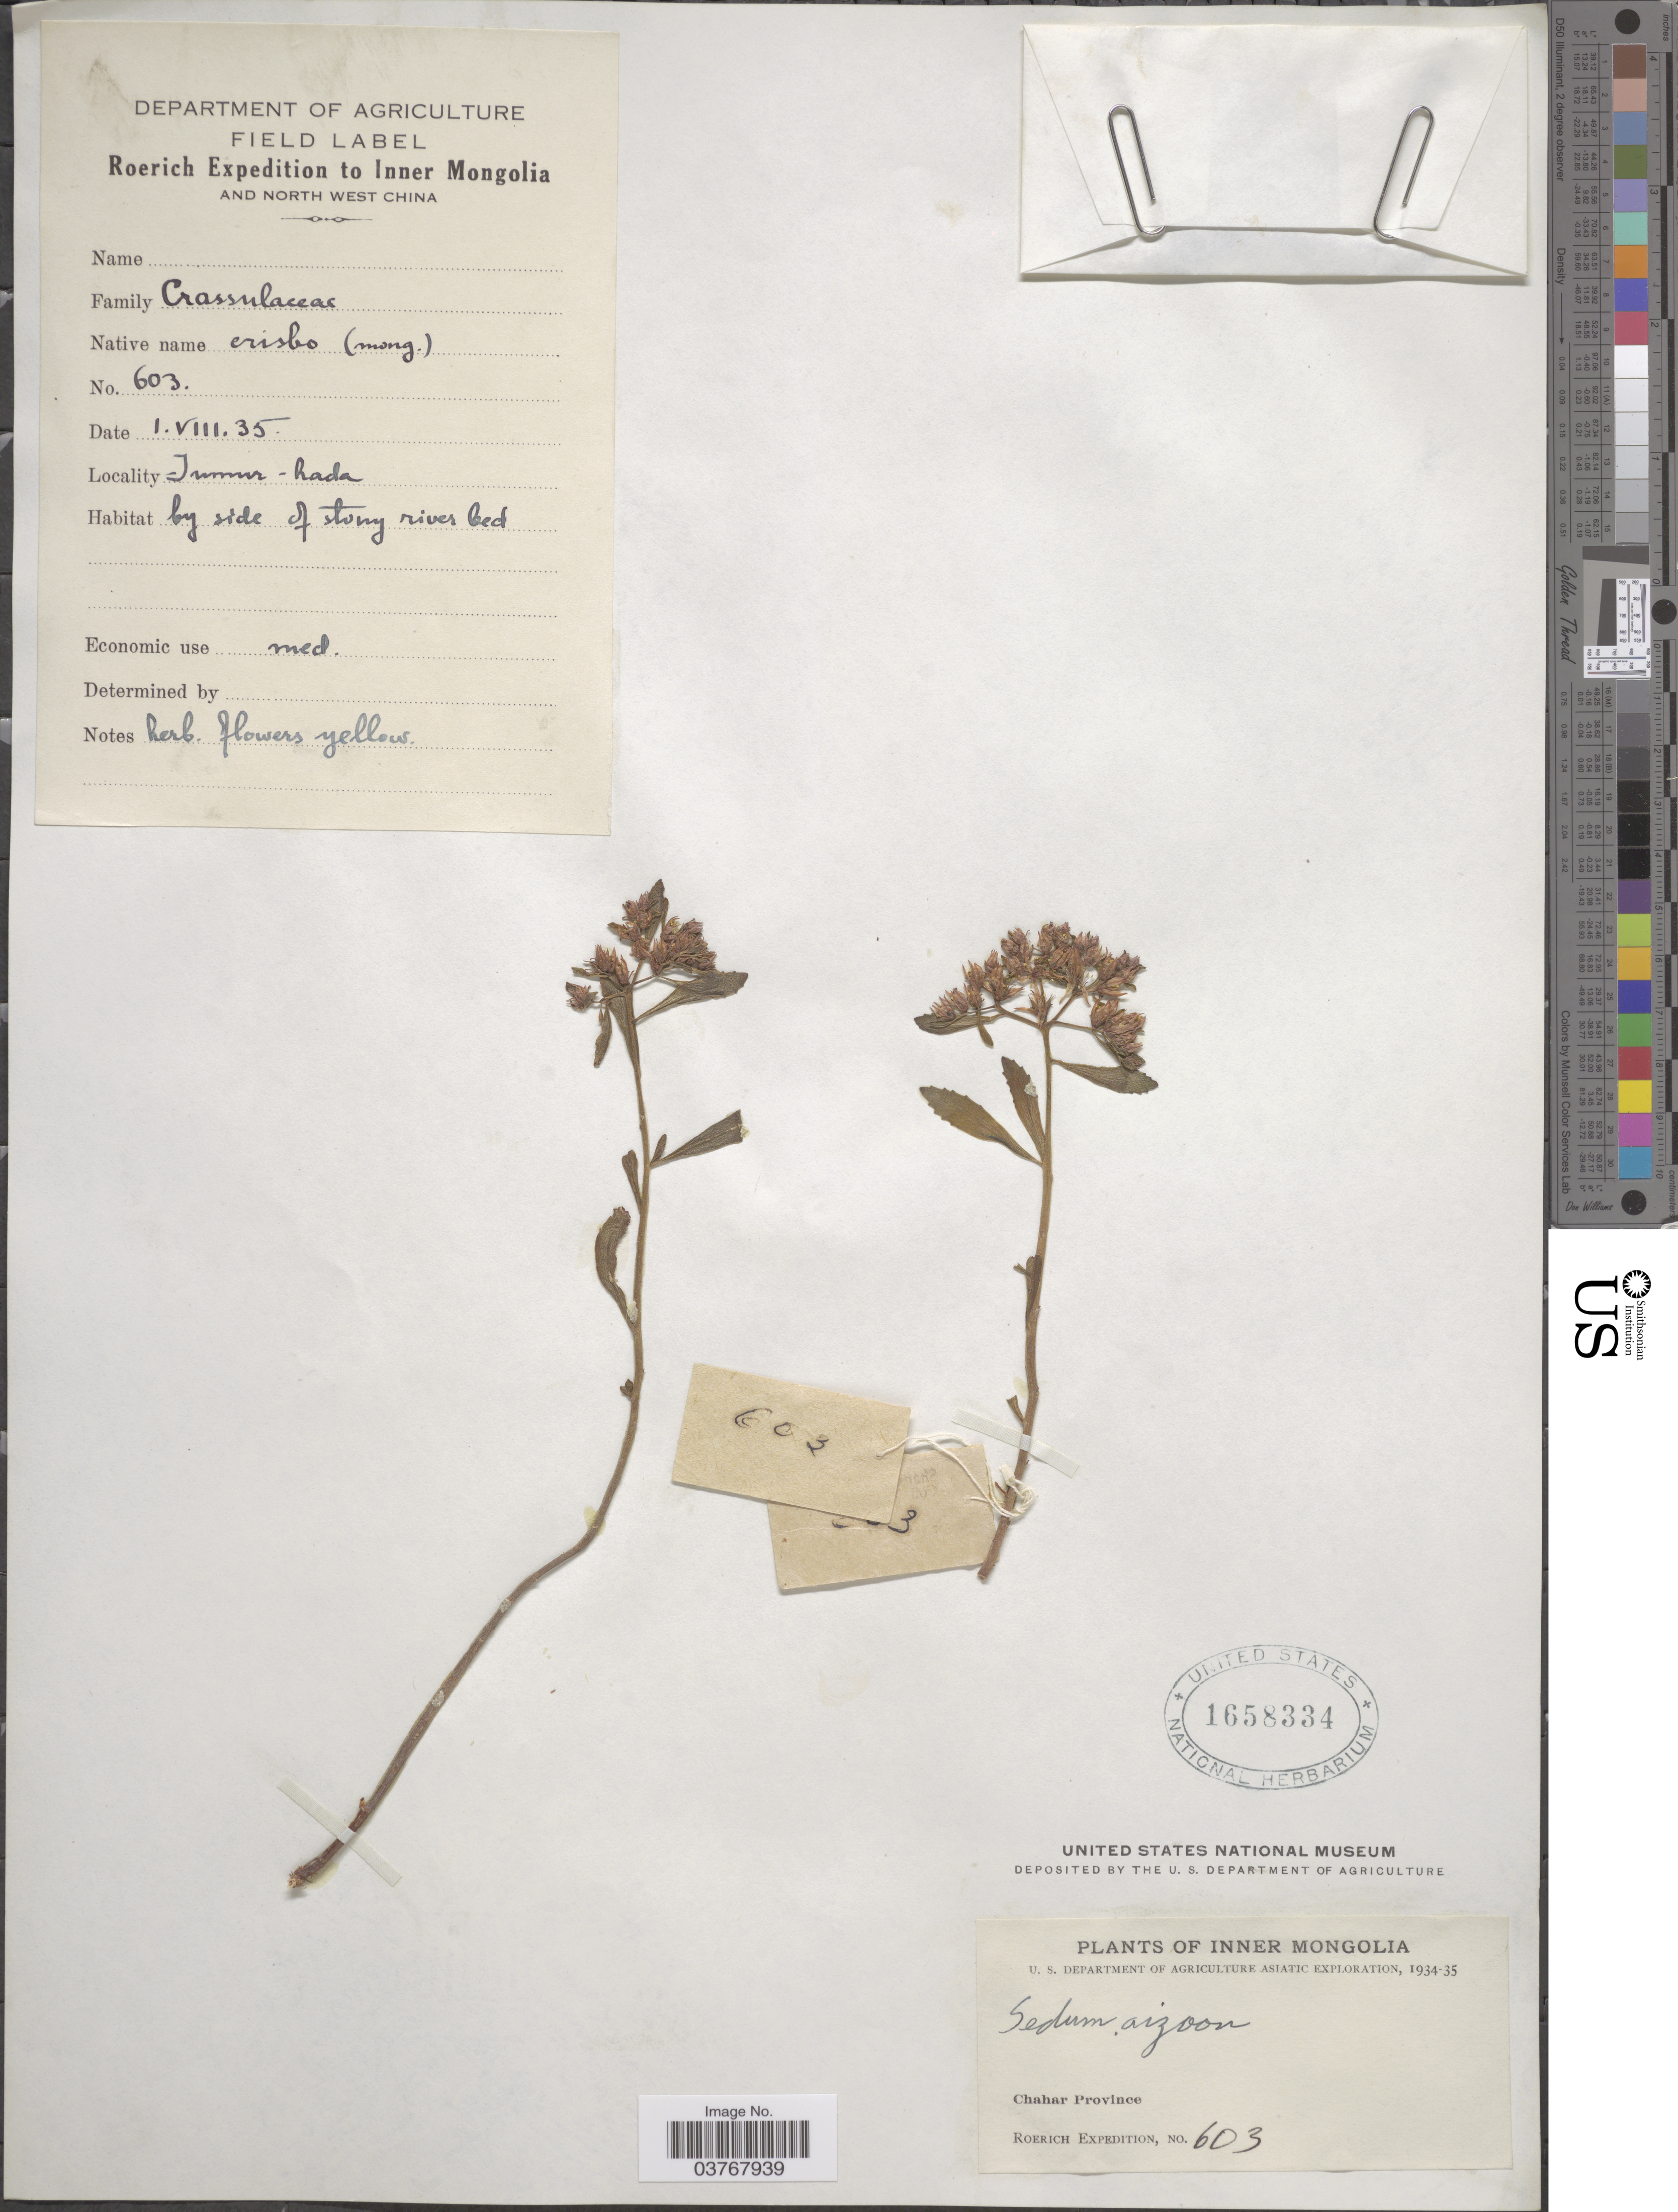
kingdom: Plantae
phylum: Tracheophyta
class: Magnoliopsida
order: Saxifragales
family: Crassulaceae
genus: Phedimus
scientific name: Phedimus aizoon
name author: (L.) 't Hart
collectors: Roerich Expedition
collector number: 603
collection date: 1935-08-01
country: China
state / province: Nei Monggol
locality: Inner Mongolia and North West China. Jumur-hada. Chahar Province.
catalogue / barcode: US 1658334